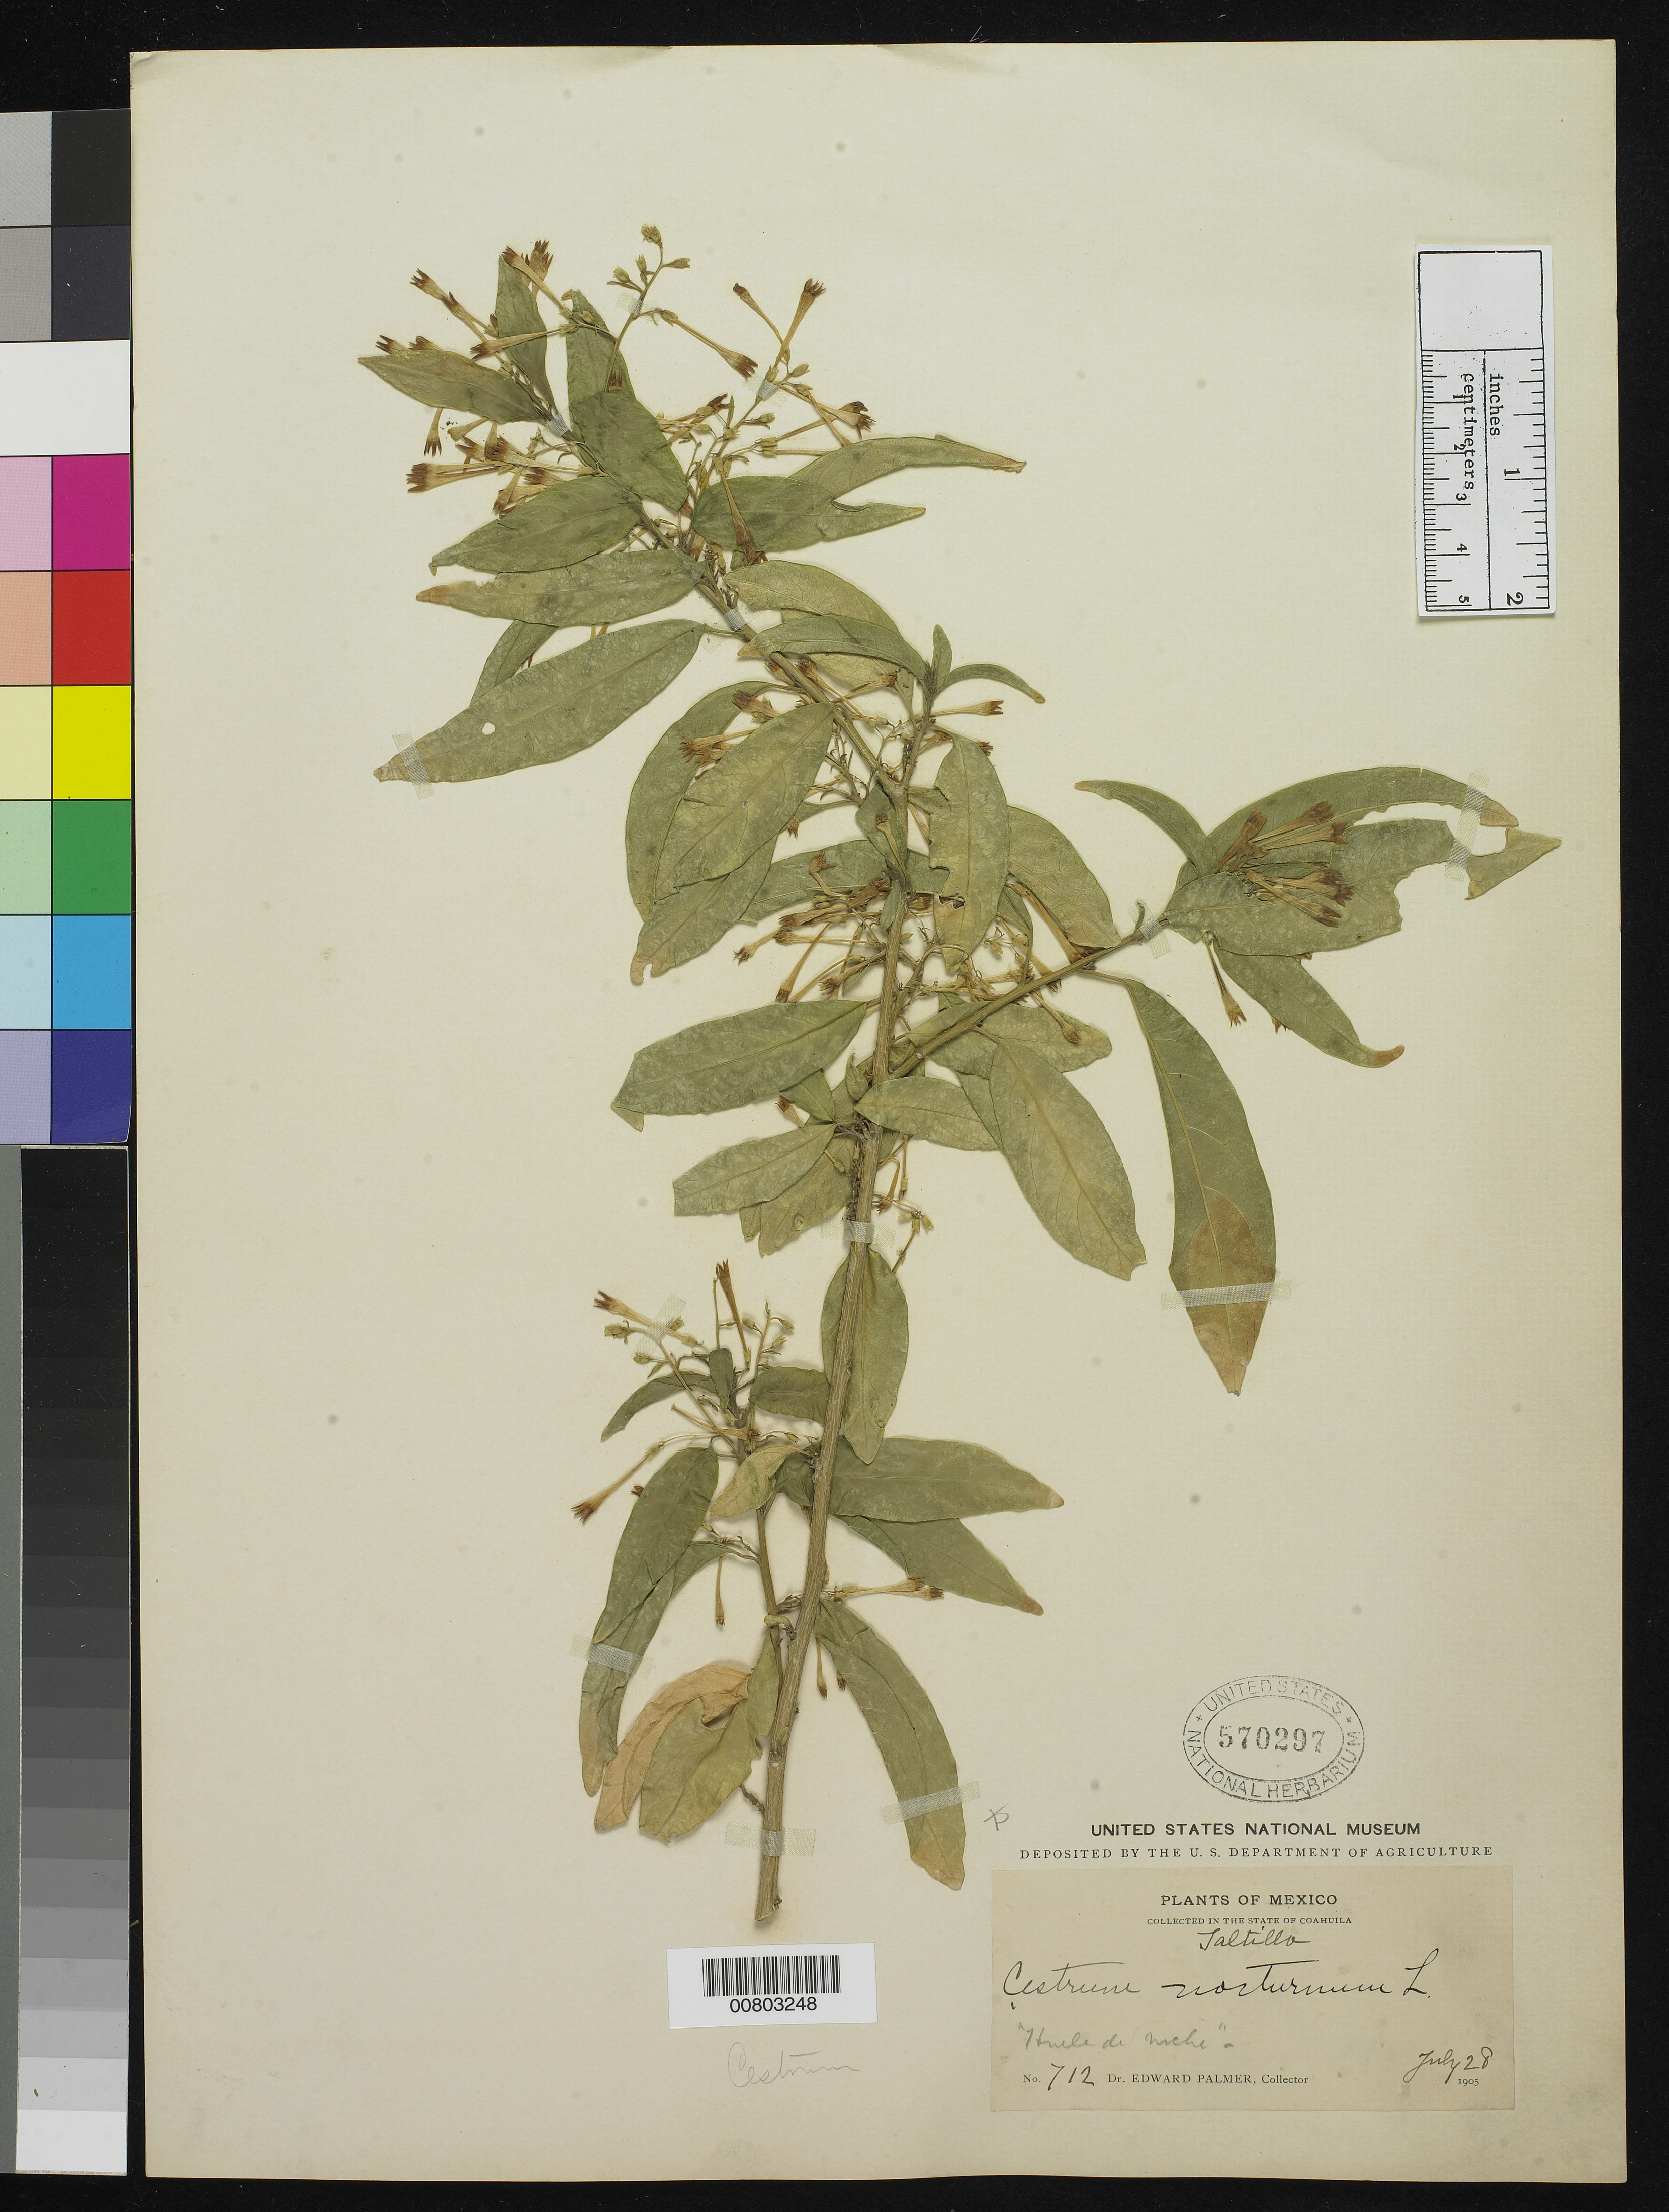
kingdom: Plantae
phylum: Tracheophyta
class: Magnoliopsida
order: Solanales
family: Solanaceae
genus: Cestrum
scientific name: Cestrum nocturnum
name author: L.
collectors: E. Palmer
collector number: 712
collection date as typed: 28 Jul 1905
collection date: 1905-07-28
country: Mexico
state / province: Coahuila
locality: Saltillo, Coahuila.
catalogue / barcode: US 570297